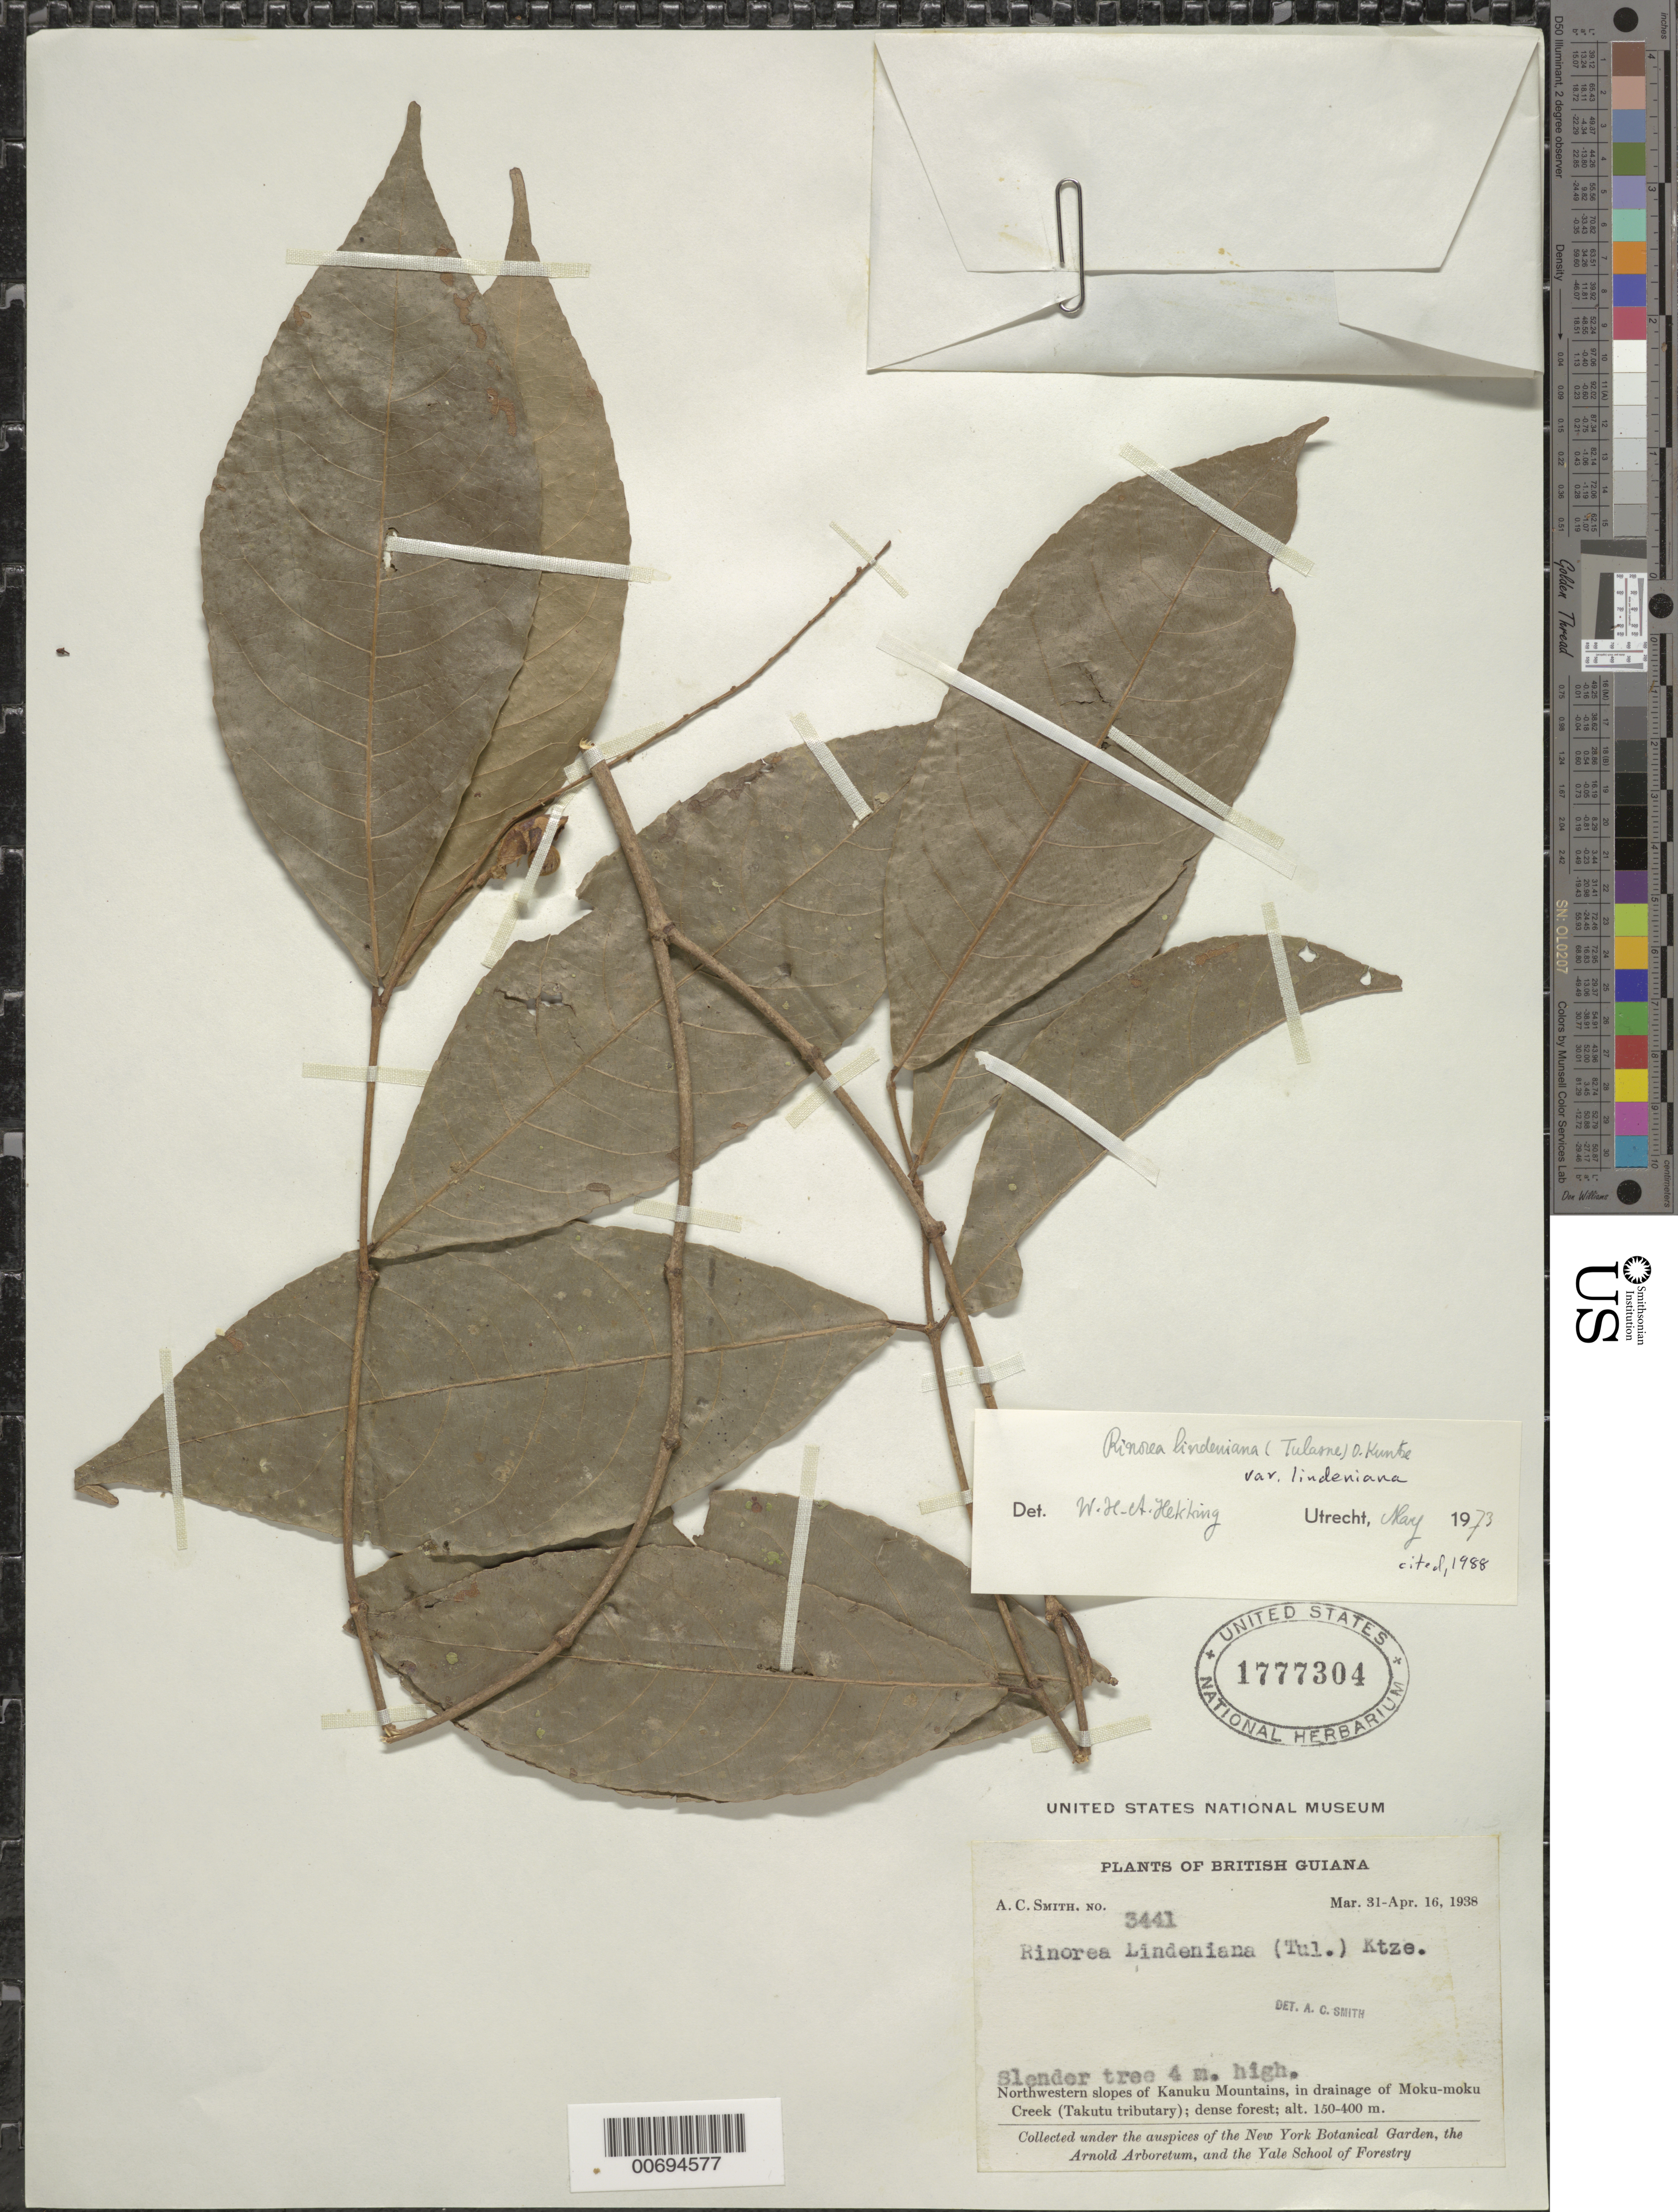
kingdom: Plantae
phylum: Tracheophyta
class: Magnoliopsida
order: Malpighiales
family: Violaceae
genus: Rinorea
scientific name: Rinorea lindeniana var. lindeniana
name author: (Tul.) Kuntze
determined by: Hekking, W. H. A.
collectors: A. C. Smith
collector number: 3441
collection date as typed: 31-Mar-38 to 16-Apr-38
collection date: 1938-03-31/1938-04-16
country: Guyana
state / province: U. Takutu-U. Essequibo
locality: Kanuku Mts., NW slopes, in drainage of Moku-moku Creek (Takutu tributary)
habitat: Dense forest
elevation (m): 150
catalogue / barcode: US 1777304